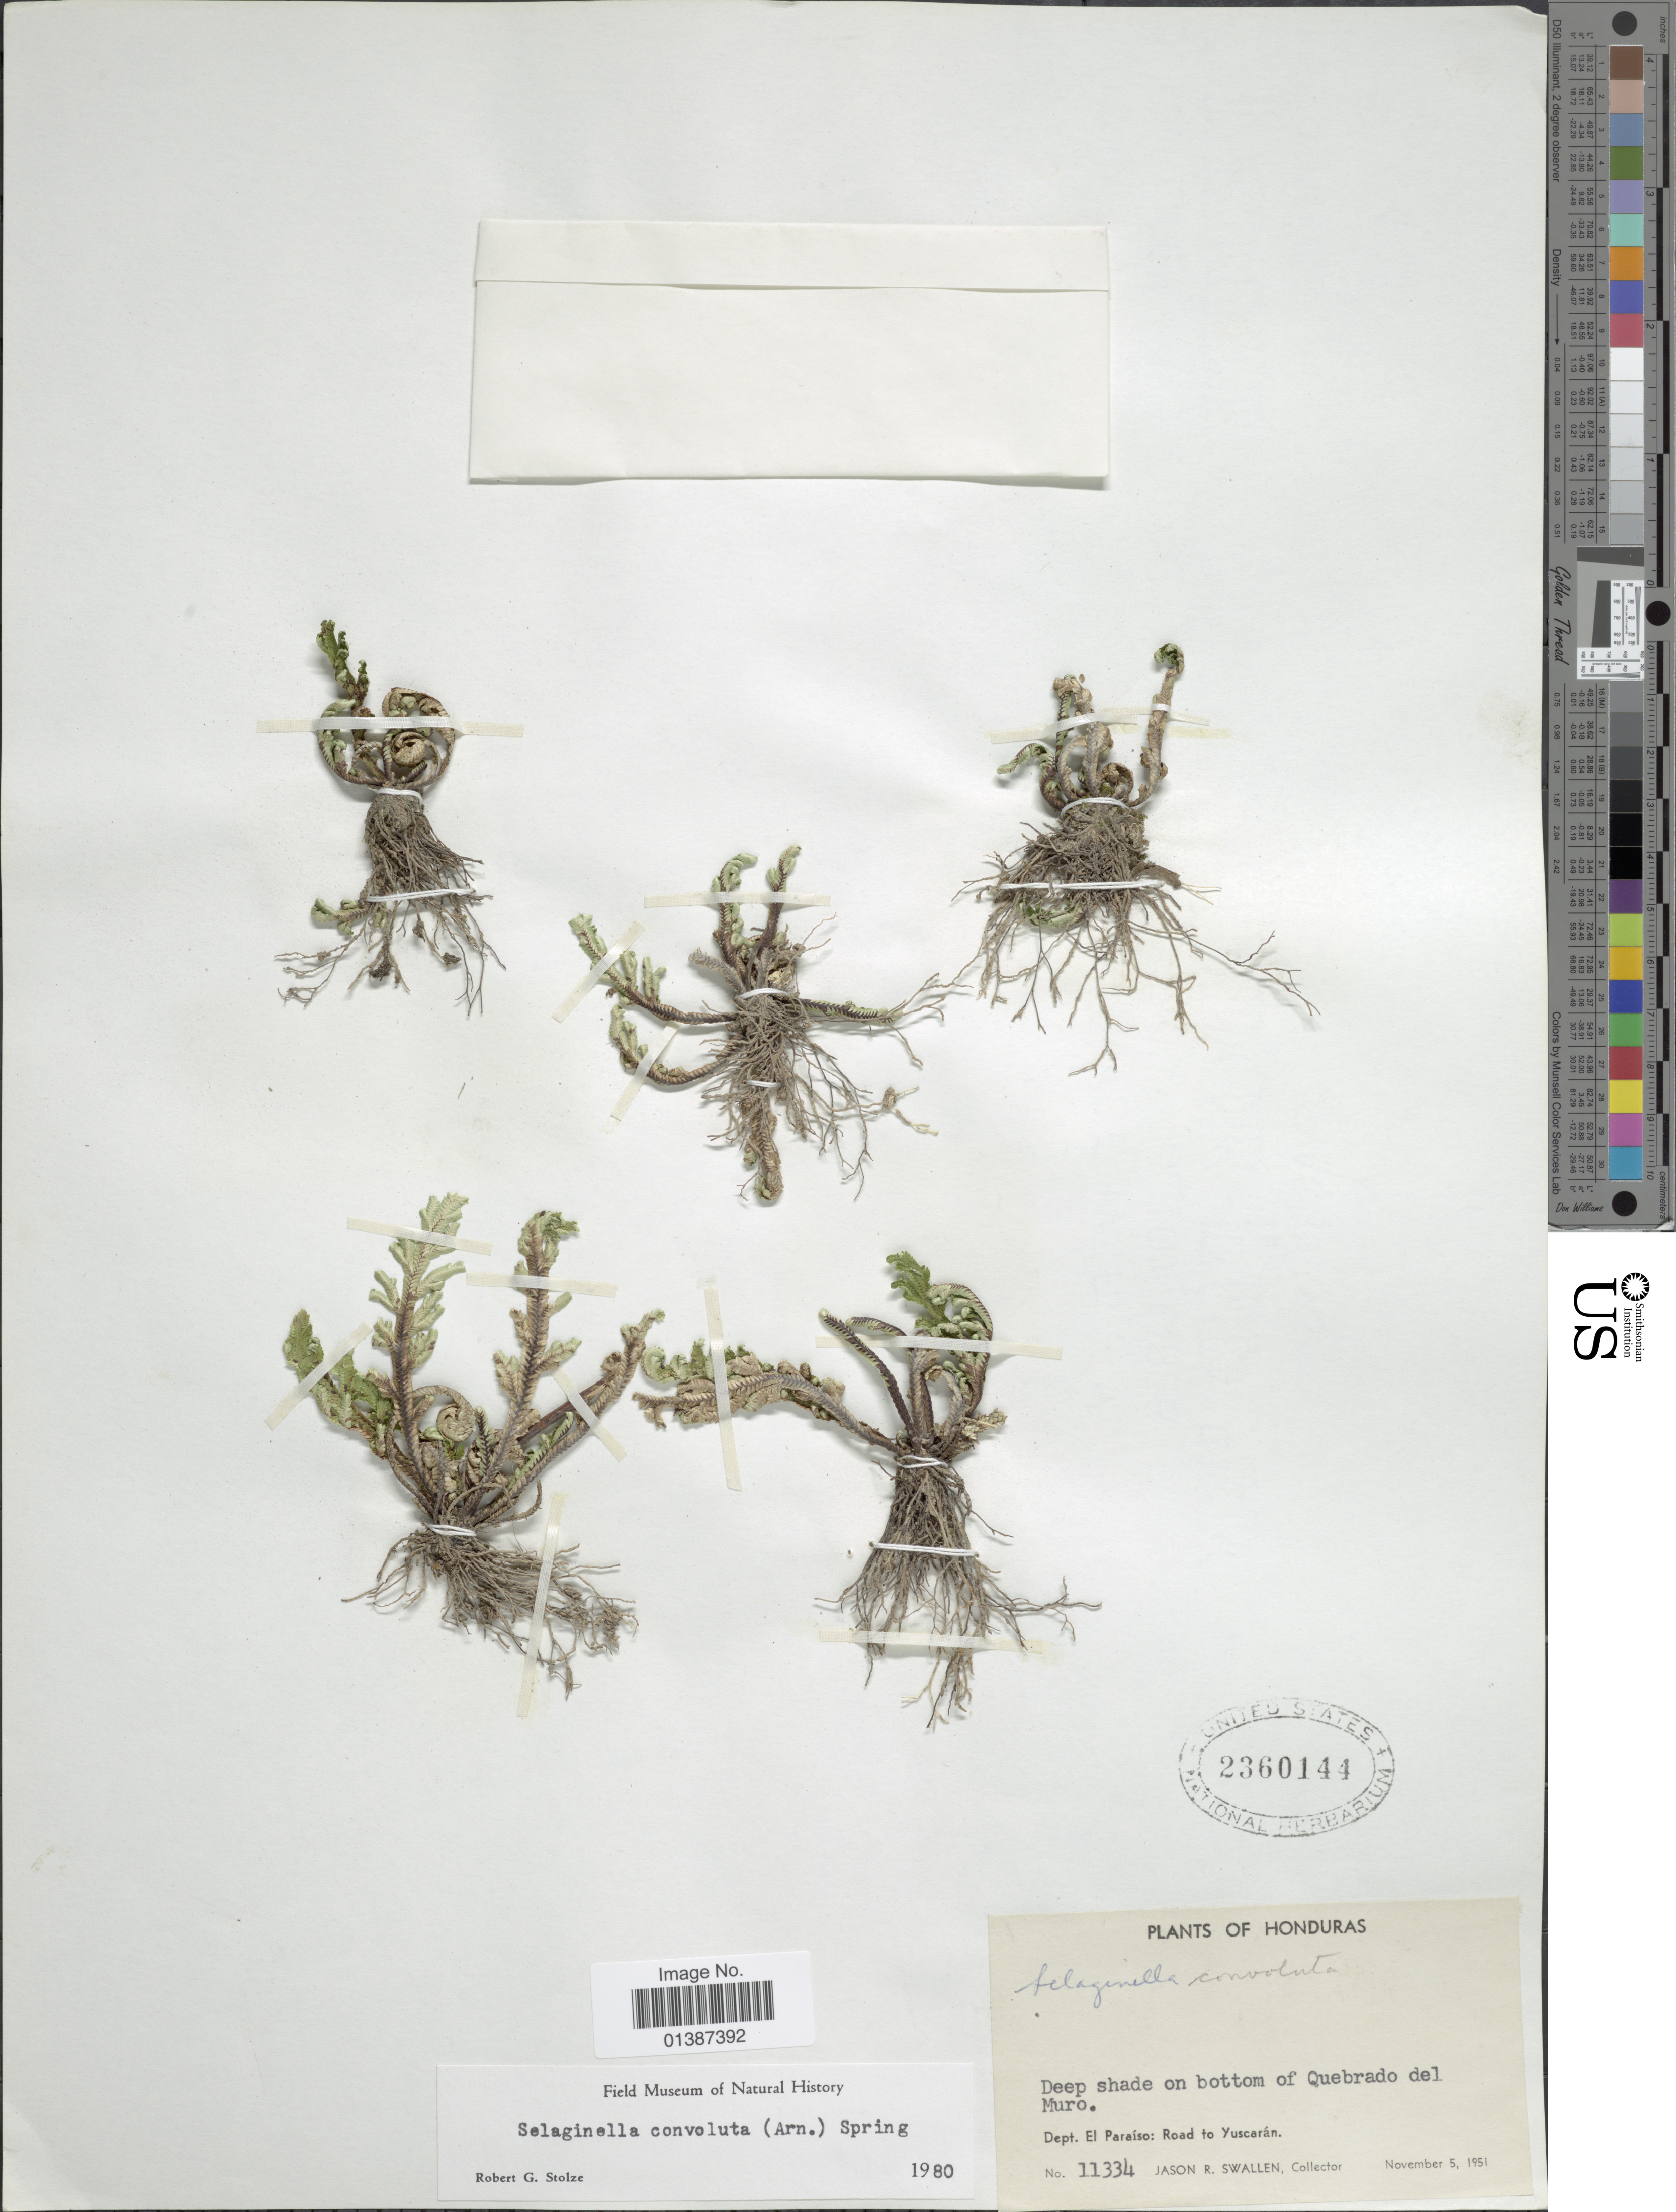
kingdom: Plantae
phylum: Tracheophyta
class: Lycopodiopsida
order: Selaginellales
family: Selaginellaceae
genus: Selaginella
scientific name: Selaginella convoluta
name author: (Arn.) Spring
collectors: J. R. Swallen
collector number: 11334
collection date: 1951-11-05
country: Honduras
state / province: El Paraíso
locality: Dept. El Paraíso: Road to Yuscarán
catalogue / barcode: US 2360144